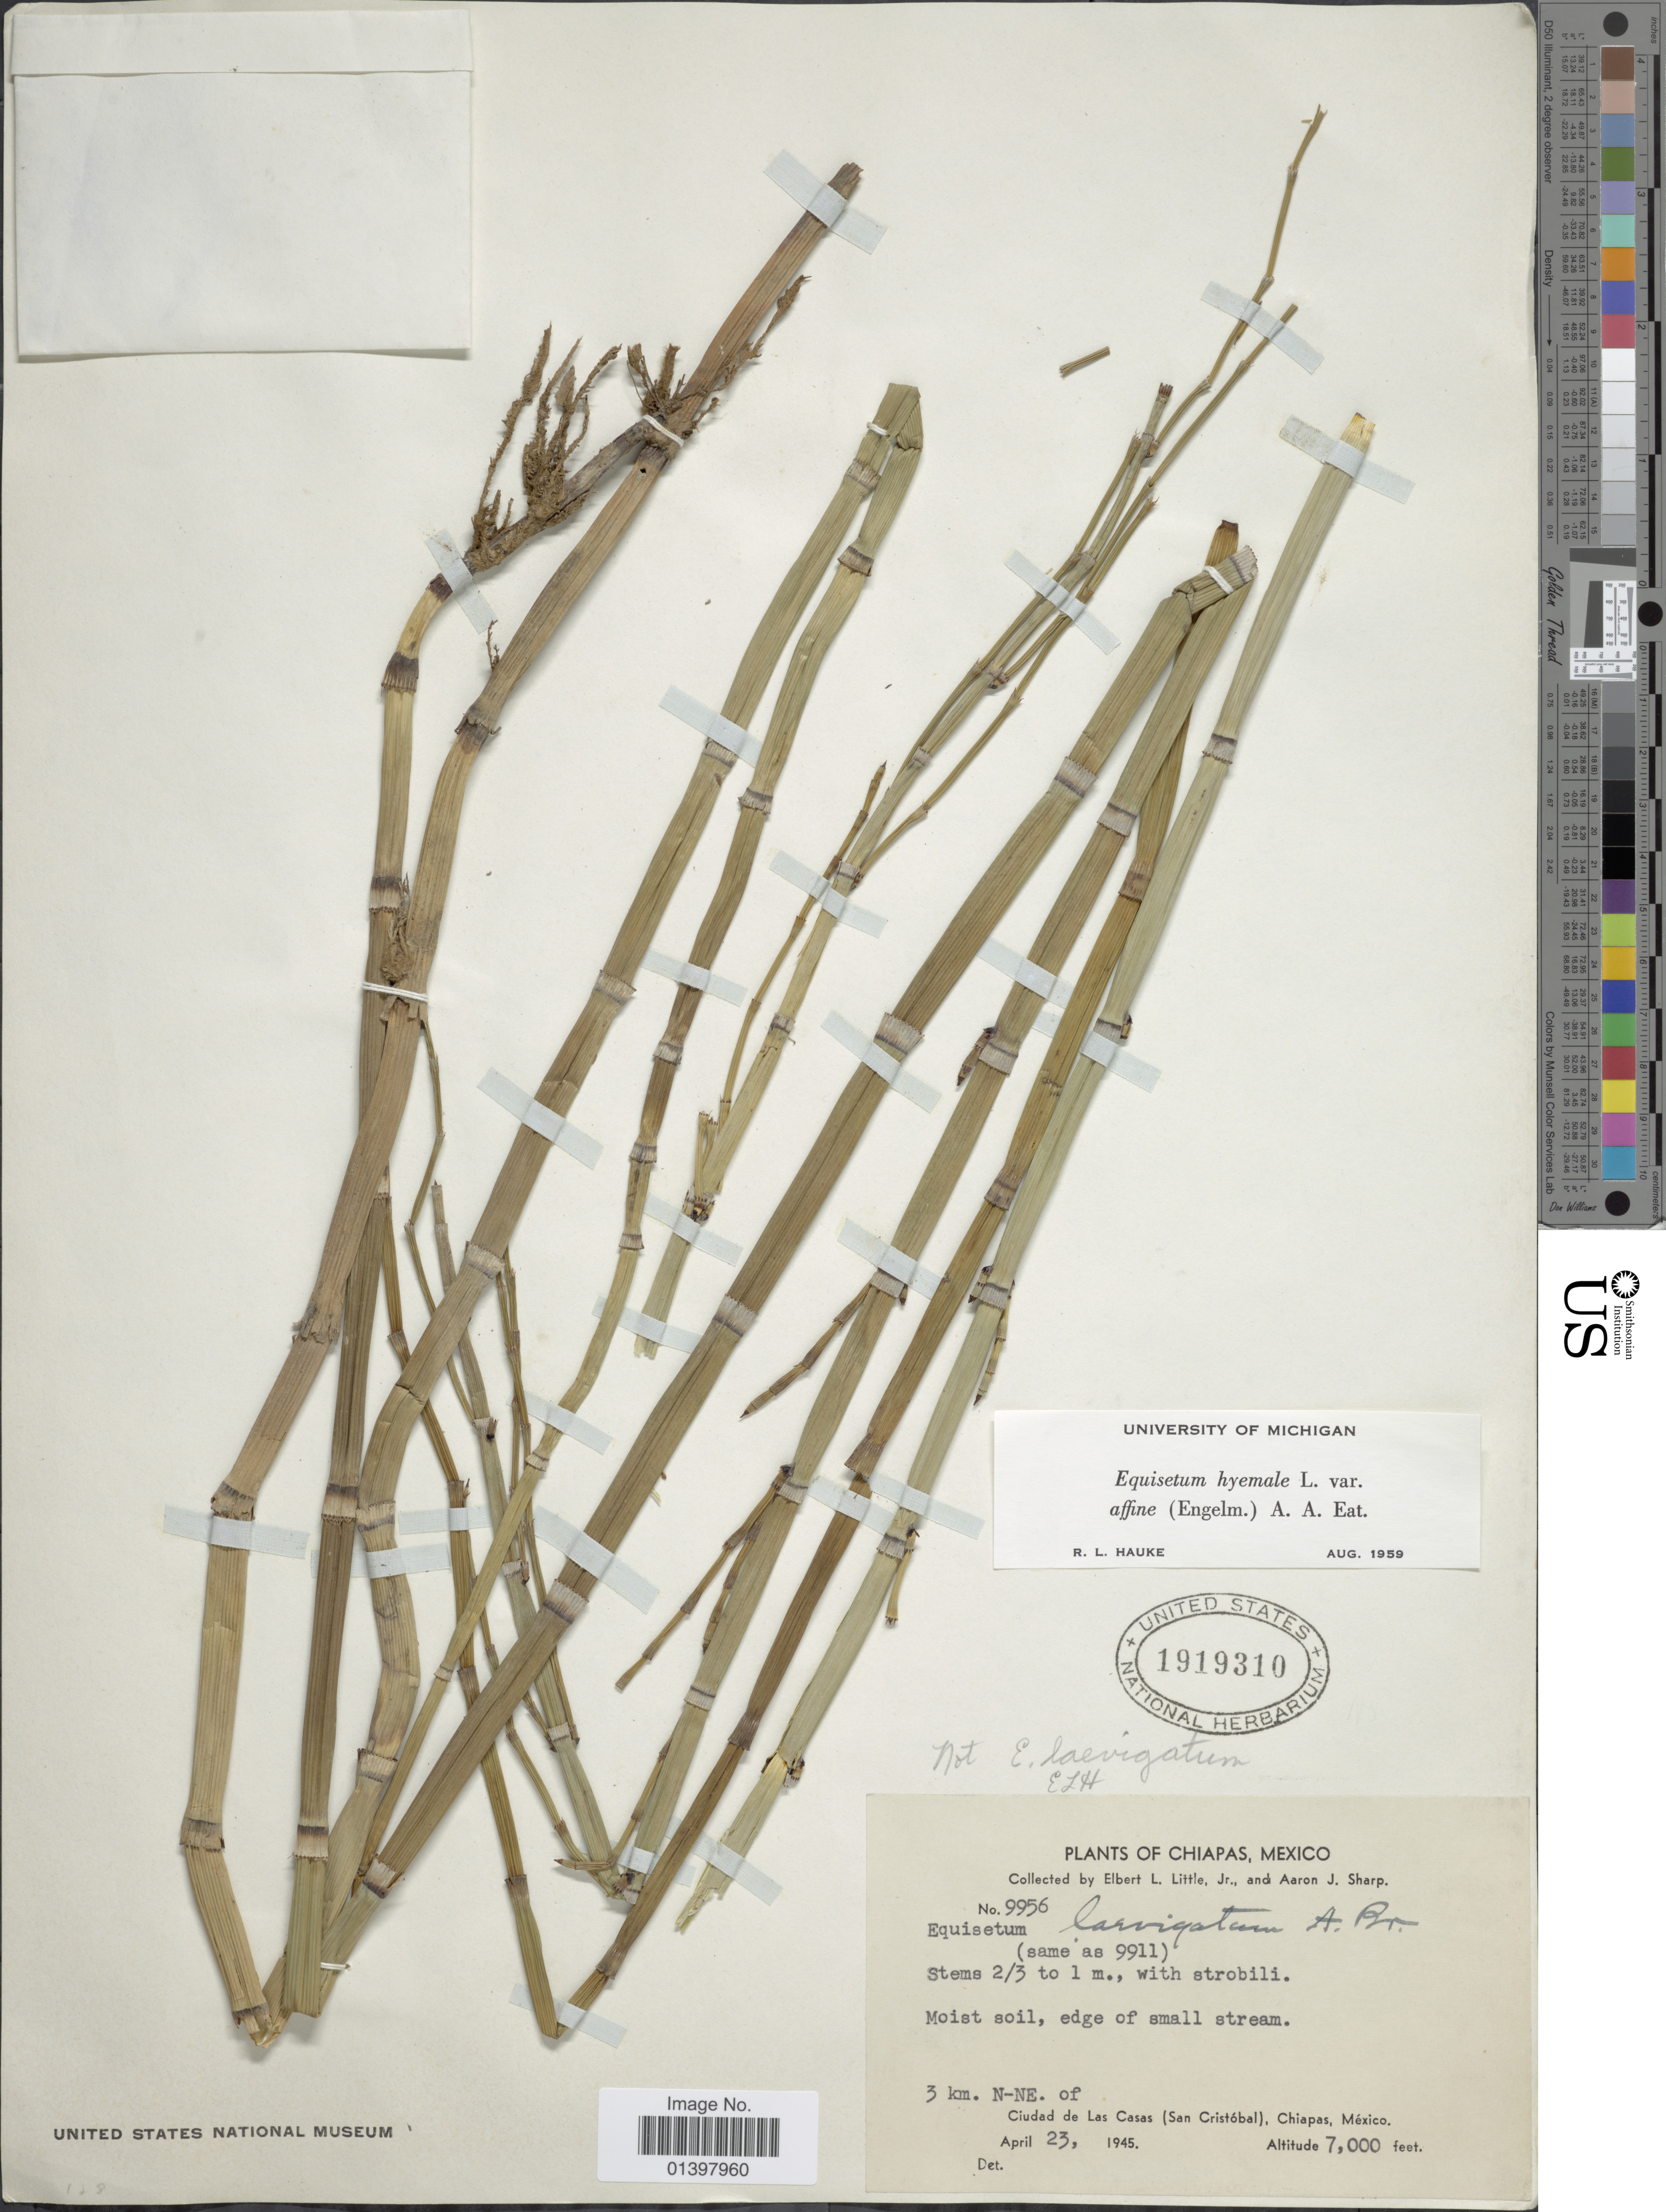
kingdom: Plantae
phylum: Tracheophyta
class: Polypodiopsida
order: Equisetales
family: Equisetaceae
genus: Equisetum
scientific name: Equisetum hyemale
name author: L.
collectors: E. L. Little & Mrs A. J. Sharp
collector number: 9956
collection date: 1945-04-23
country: Mexico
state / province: Chiapas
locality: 3 km, N-NE of Ciudad de las Casas (San Cristóbal)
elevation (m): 2134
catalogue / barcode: US 1919310